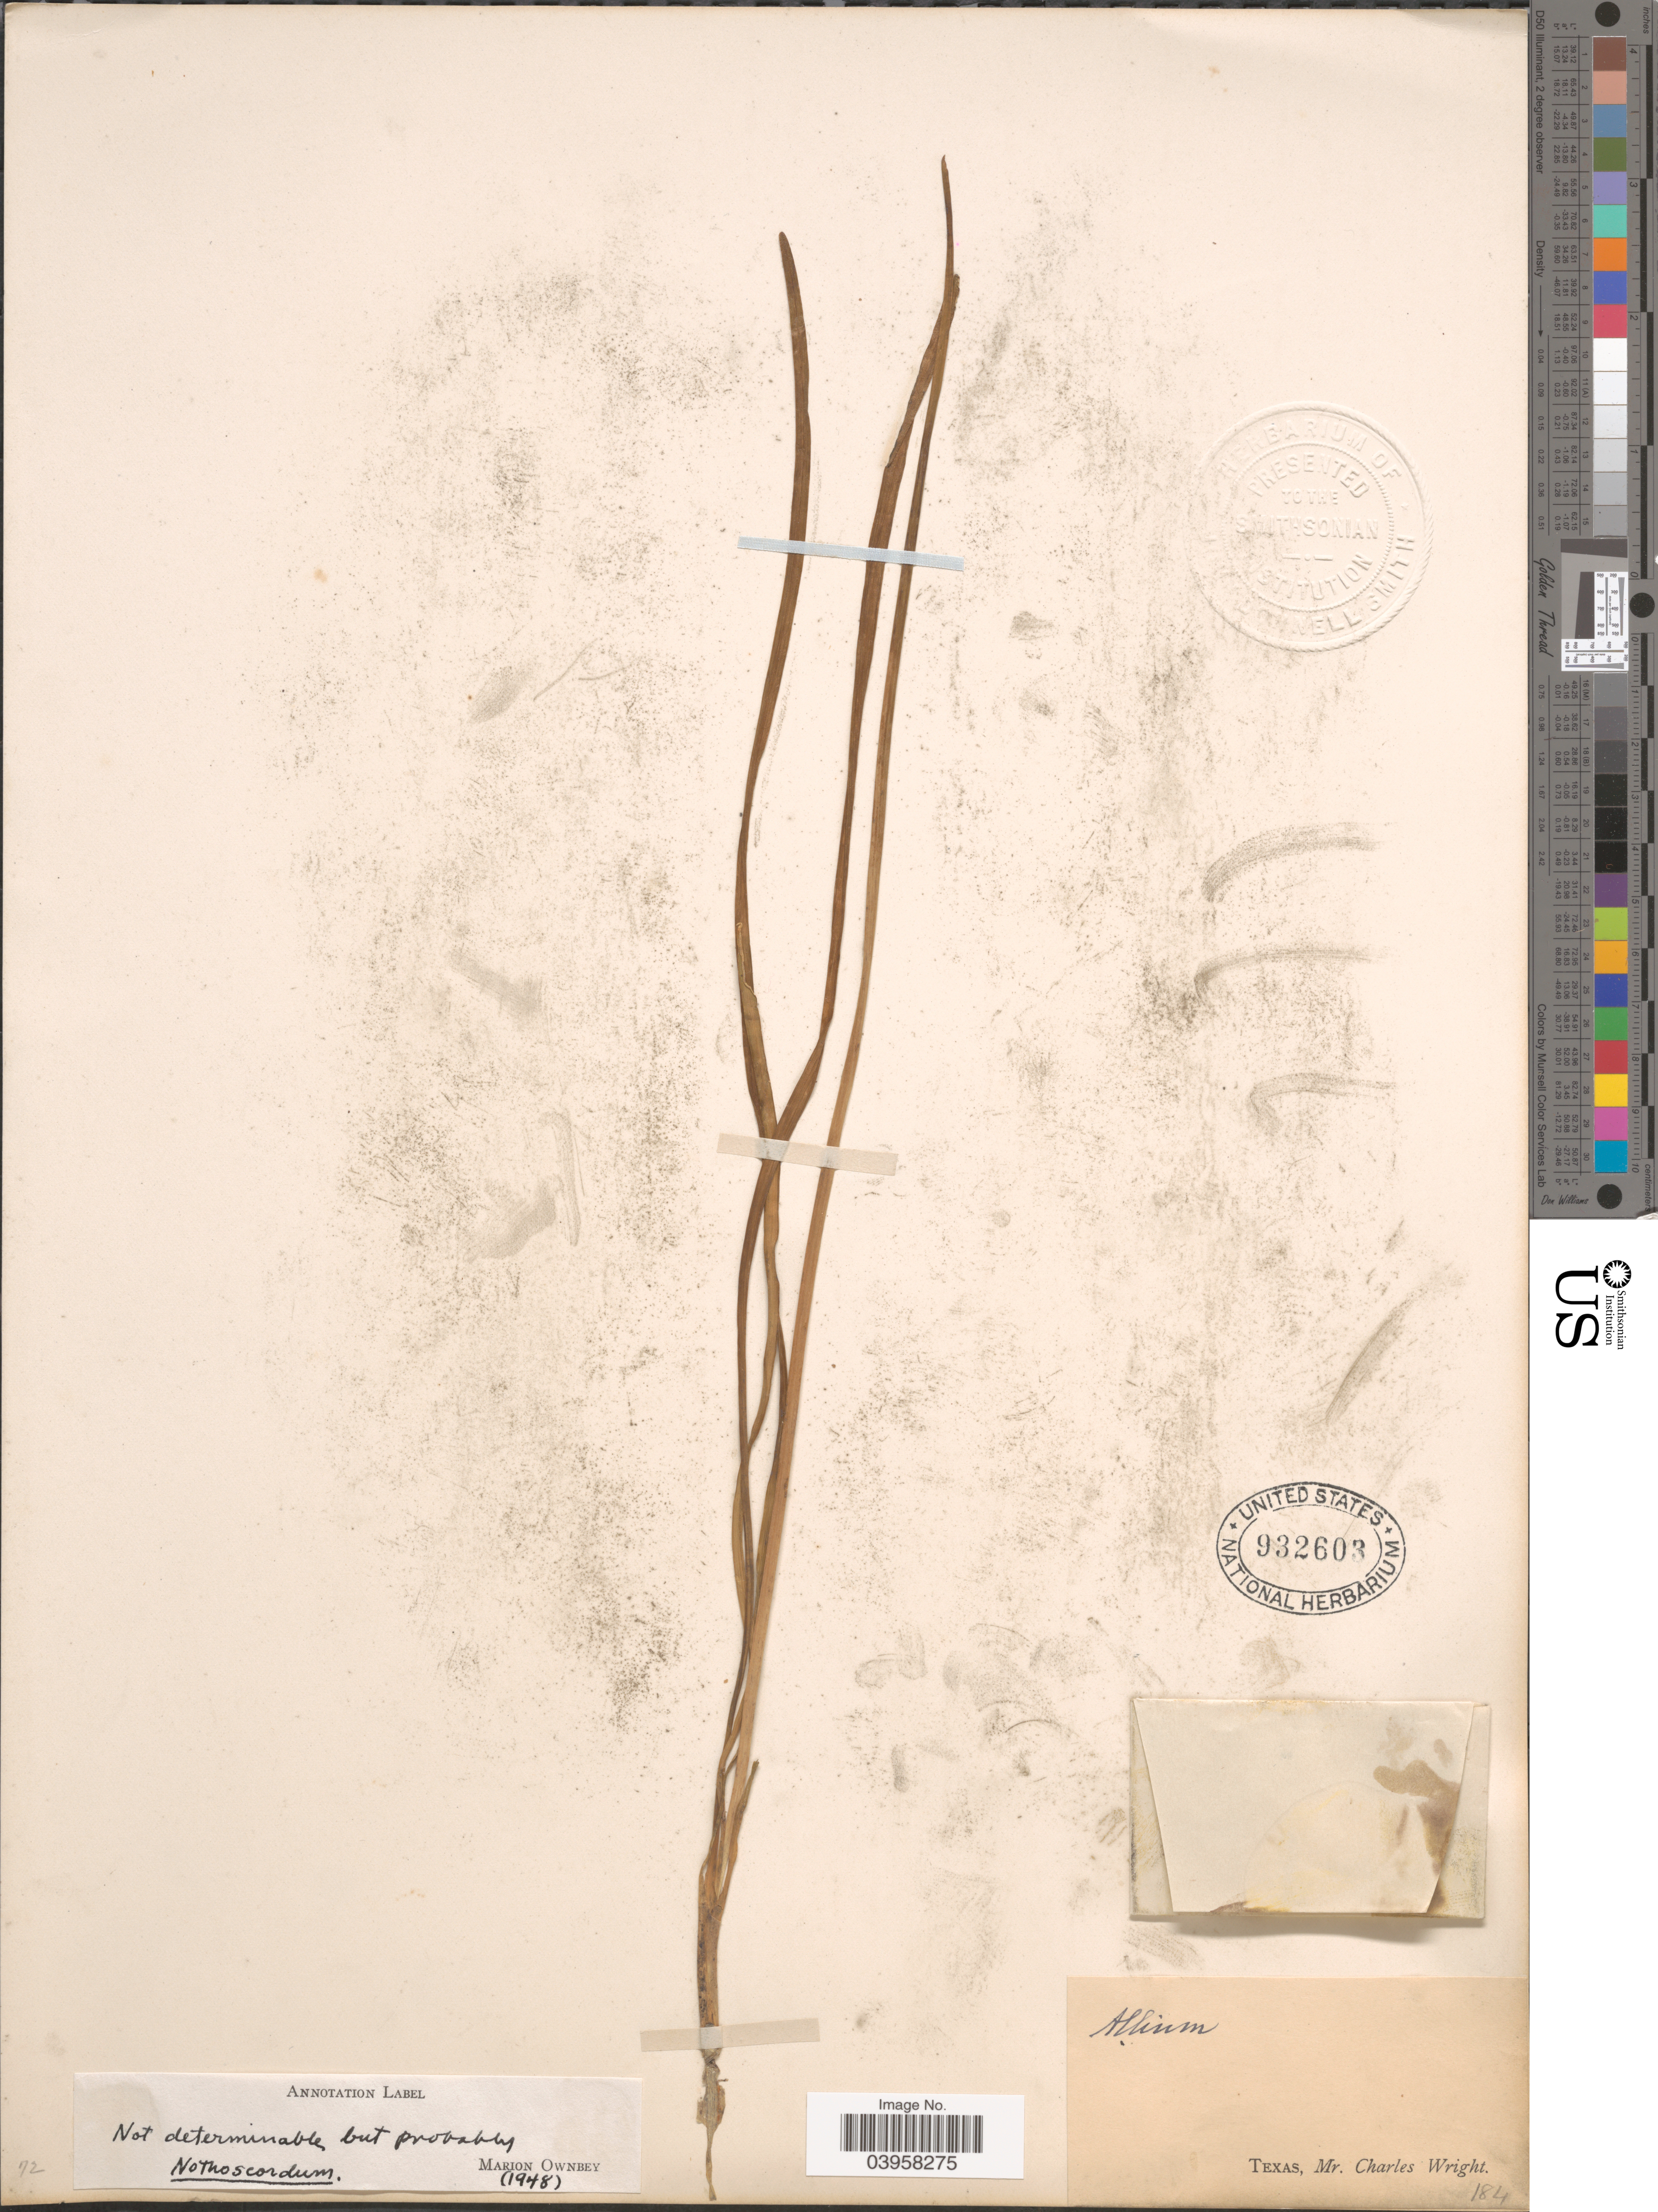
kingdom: Plantae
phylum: Tracheophyta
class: Liliopsida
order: Asparagales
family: Amaryllidaceae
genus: Nothoscordum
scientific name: Nothoscordum sp.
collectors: C. Wright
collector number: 184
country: United States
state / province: Texas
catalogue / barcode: US 932603